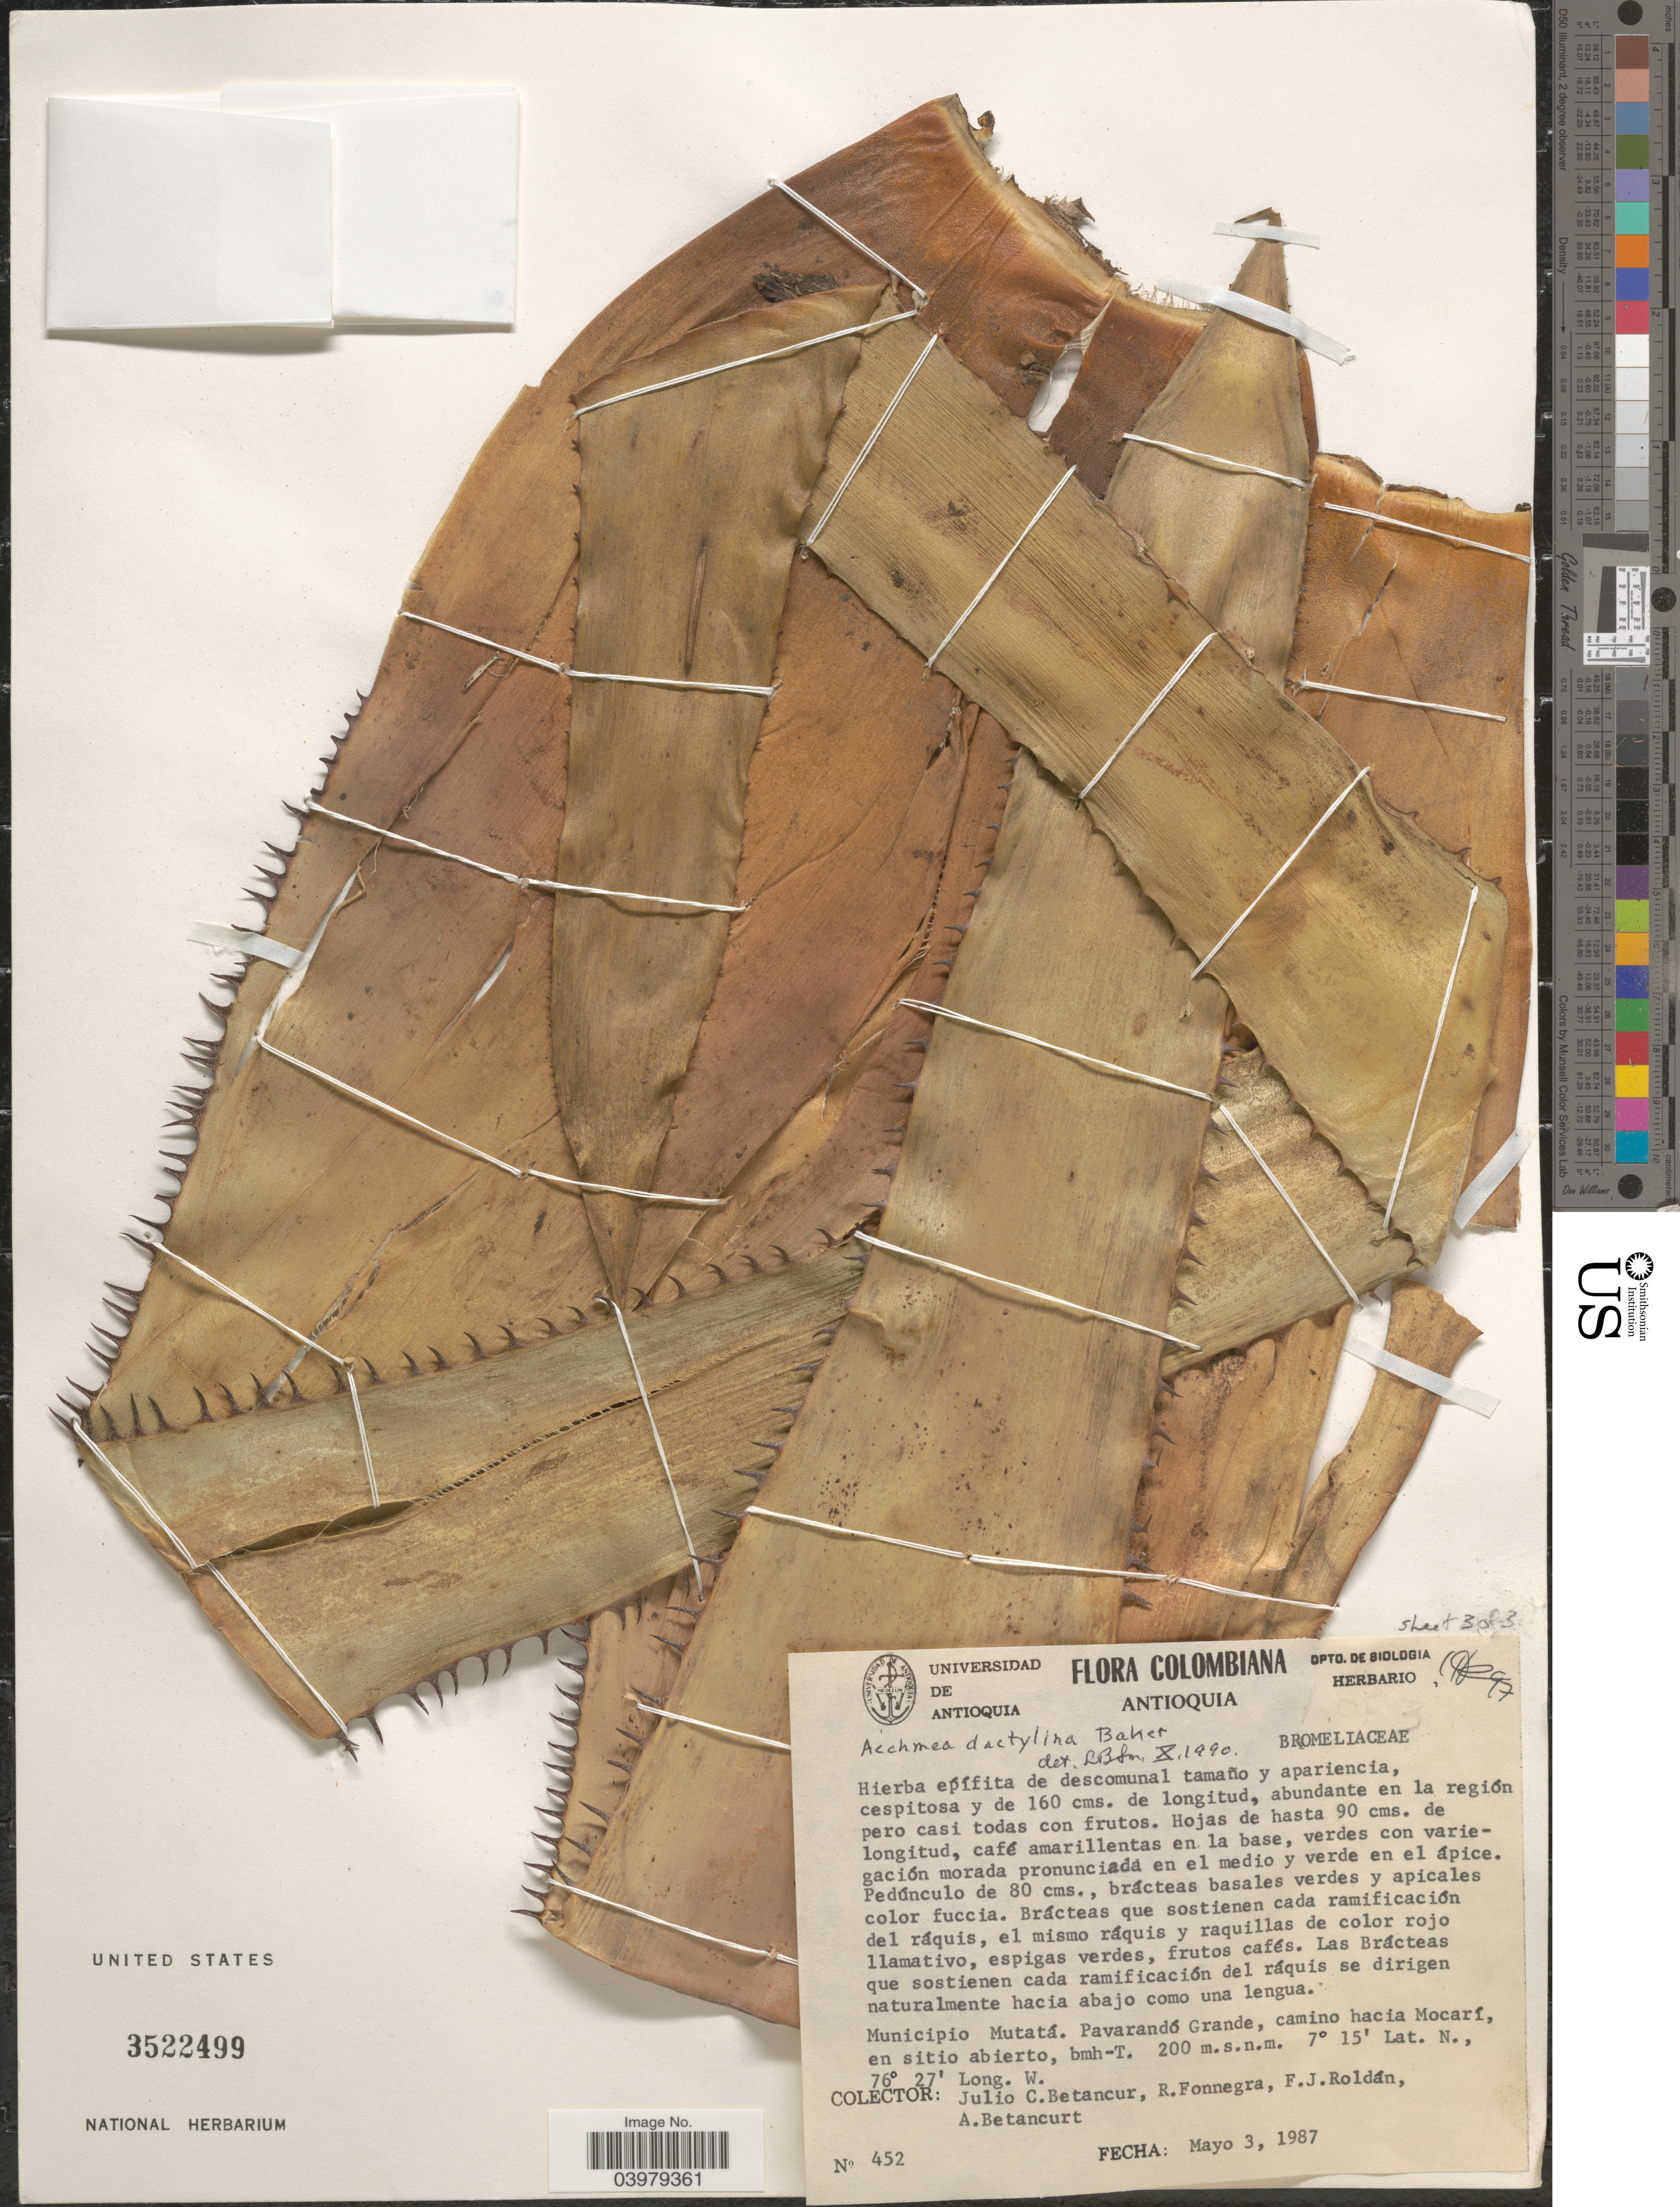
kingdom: Plantae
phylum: Tracheophyta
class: Liliopsida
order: Poales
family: Bromeliaceae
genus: Aechmea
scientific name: Aechmea dactylina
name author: Baker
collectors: J. C. Betancur, R. Fonnegra G., F. J. Roldán & A. Betancurt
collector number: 452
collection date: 1987-05-03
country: Colombia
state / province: Antioquia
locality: Municipio Mutatá. Pavarandó Grande, camino hacia Mocarí, en sitio abierto.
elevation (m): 200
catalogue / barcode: US 3522499